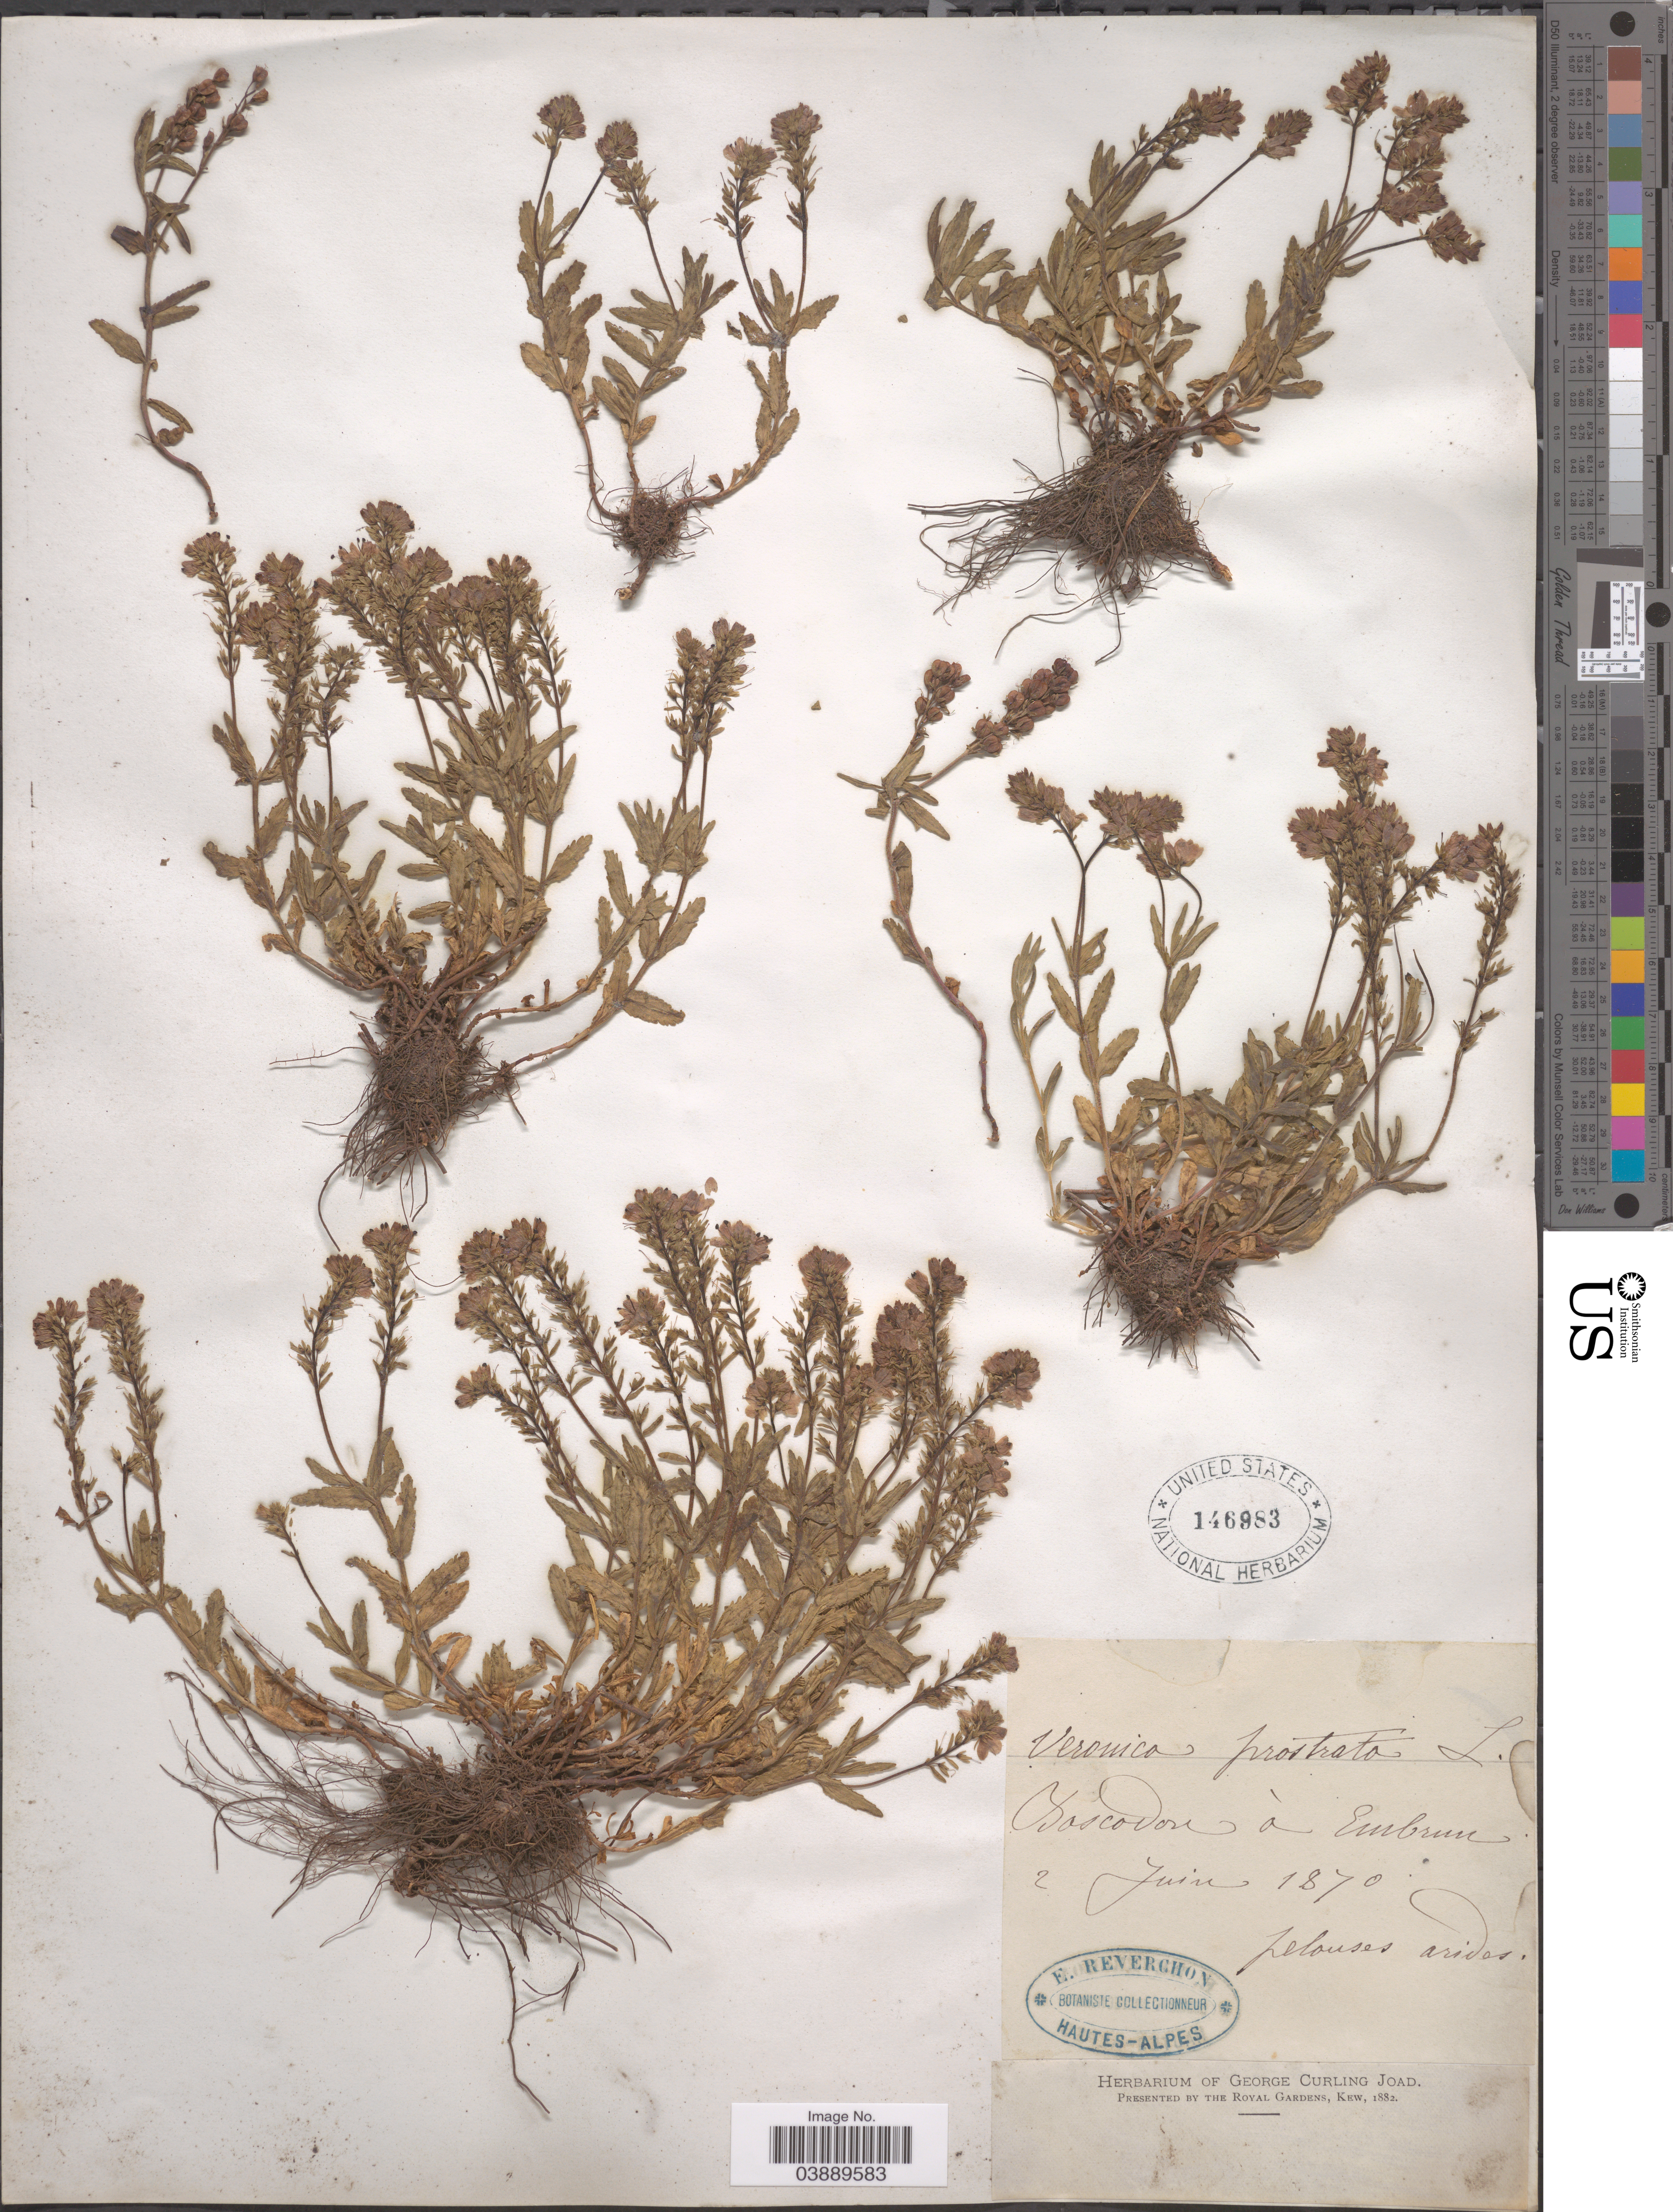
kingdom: Plantae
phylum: Tracheophyta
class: Magnoliopsida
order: Lamiales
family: Plantaginaceae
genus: Veronica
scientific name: Veronica prostrata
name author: L.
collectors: E. Reverchon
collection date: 1870-06-02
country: France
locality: Bascodon à Embrun.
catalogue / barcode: US 146983